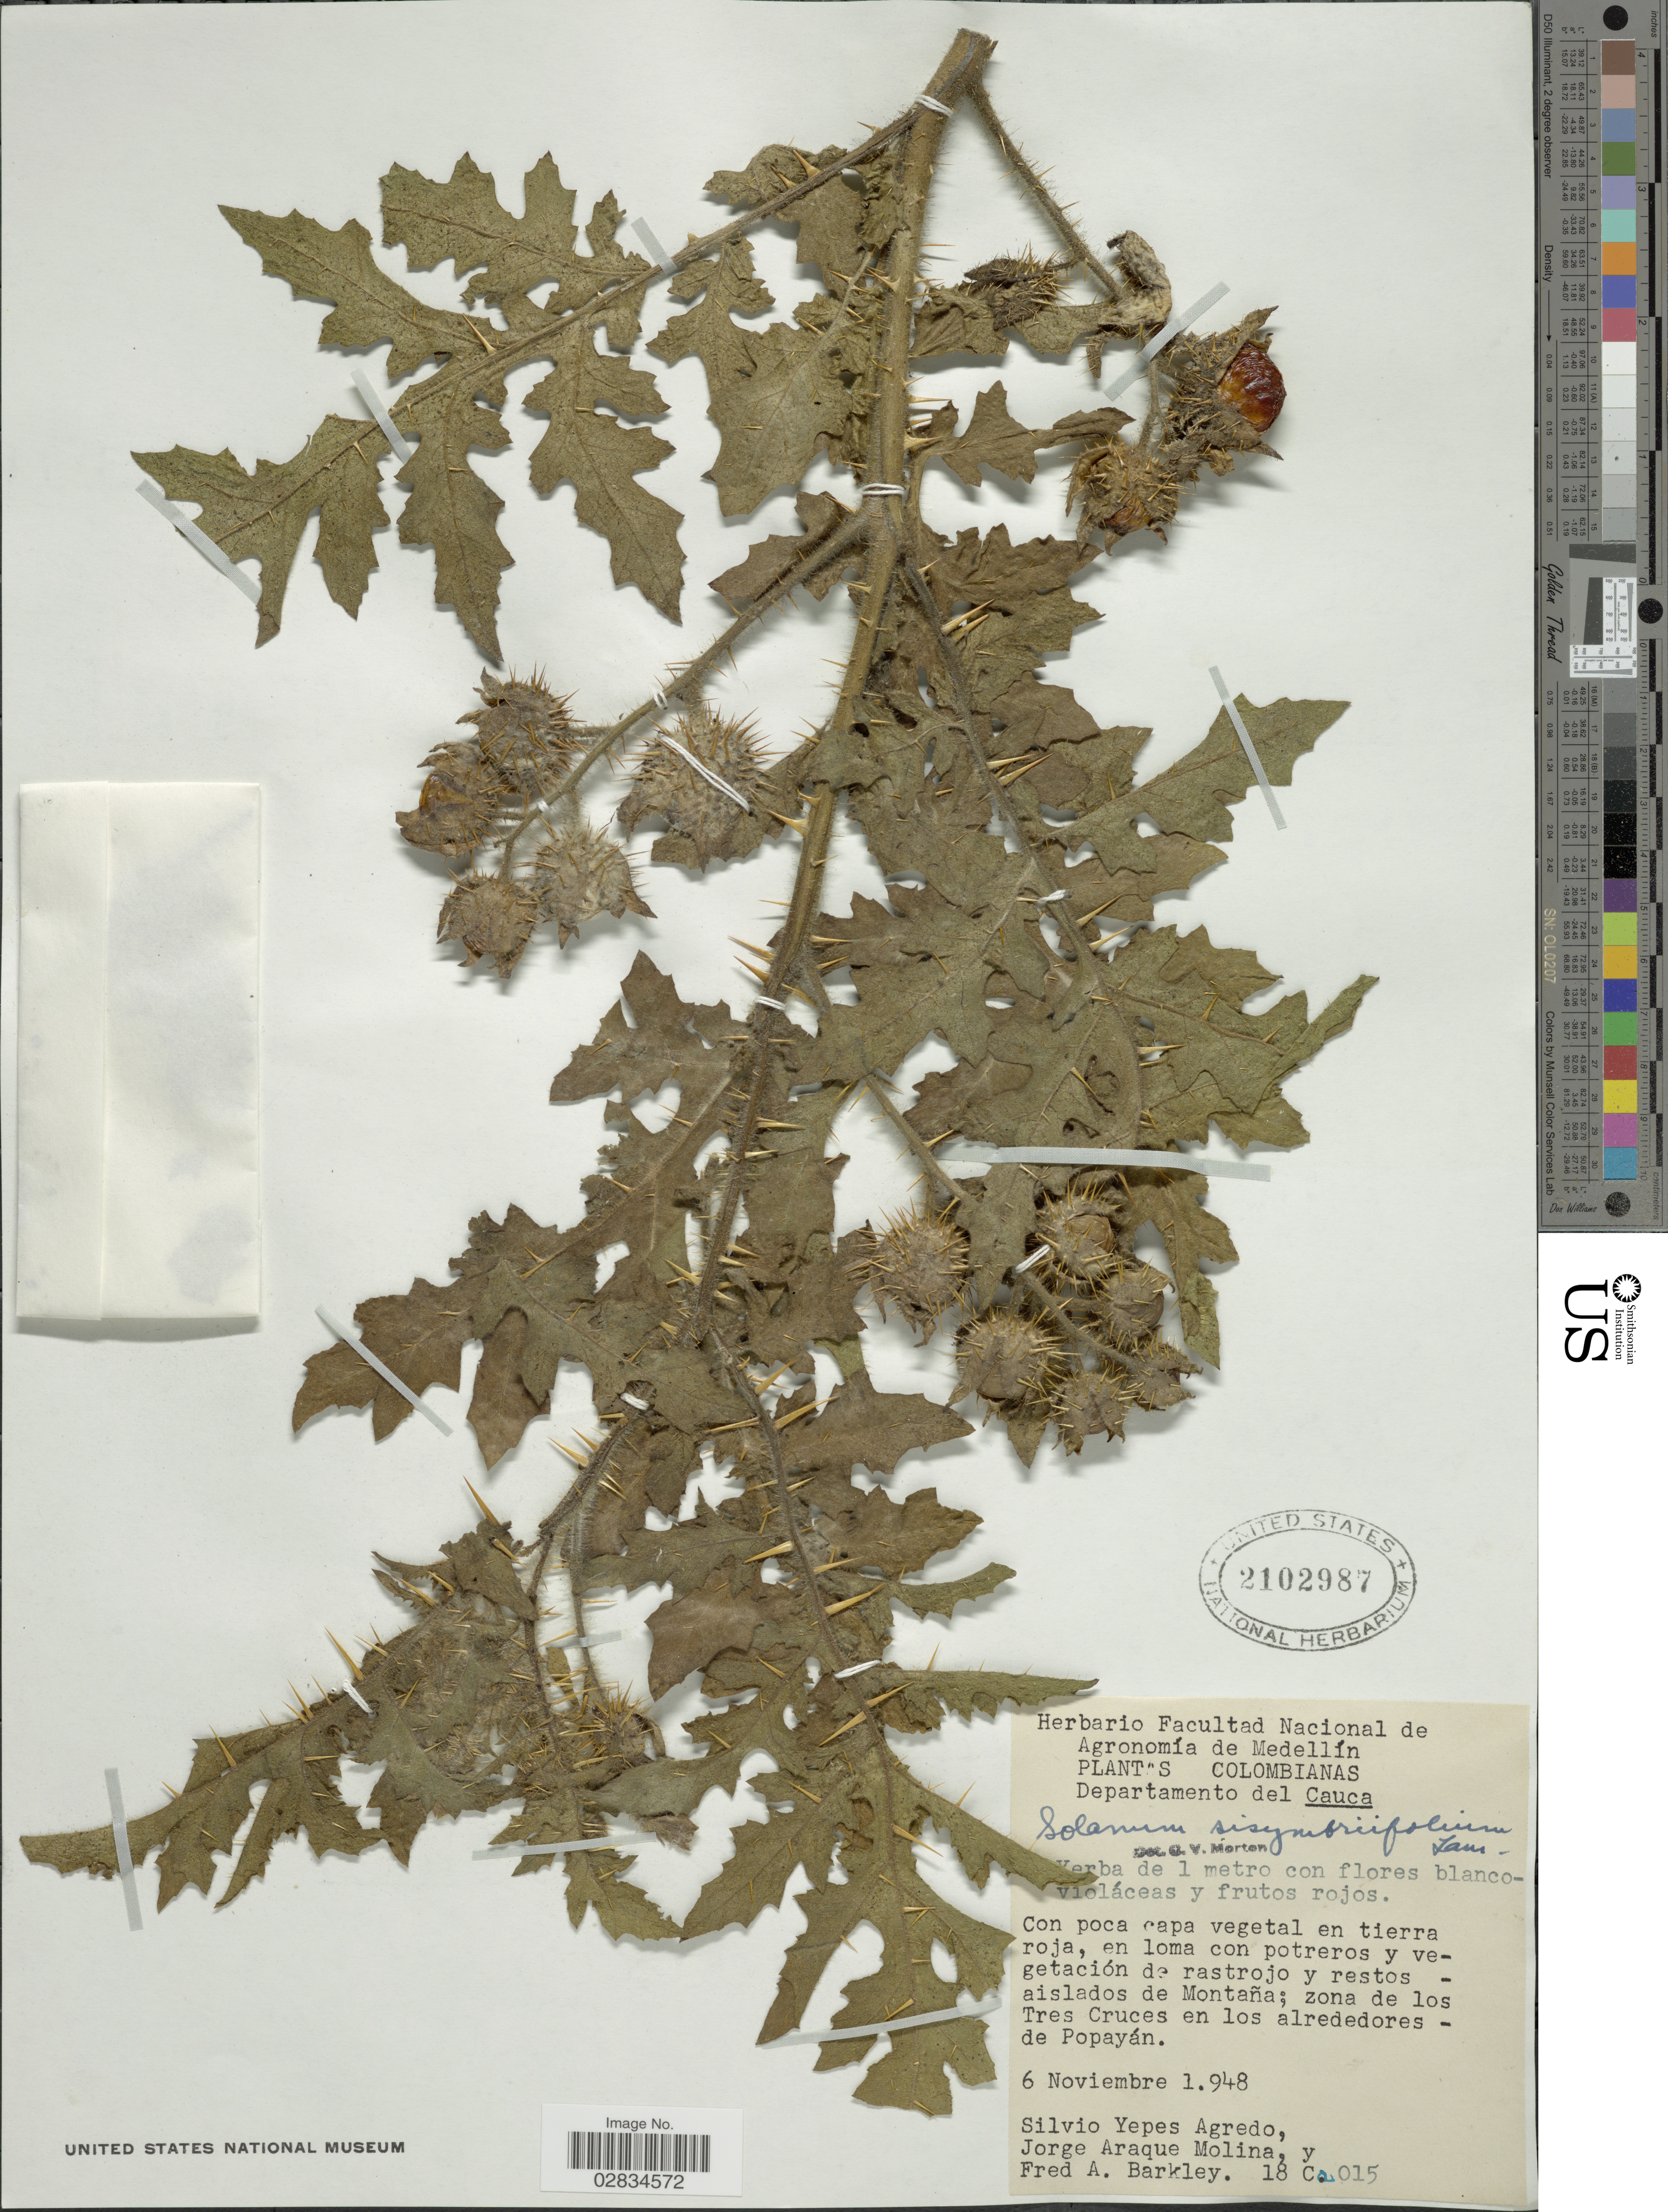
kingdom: Plantae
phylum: Tracheophyta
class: Magnoliopsida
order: Solanales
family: Solanaceae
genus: Solanum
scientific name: Solanum sisymbriifolium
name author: Lam.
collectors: S. Yepes-Agredo, J. Araque Molina & F. A. Barkley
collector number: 18Ca.015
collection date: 1948-11-06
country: Colombia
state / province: Cauca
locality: Departamento del Cauca. Con poca capa vegetal en tierra roja, en loma con potreros y vegetación de rastrojo y restos - aislados de Montaña; zona de los Tres Cruces en los alrededores - de Popayán.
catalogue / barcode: US 2102987